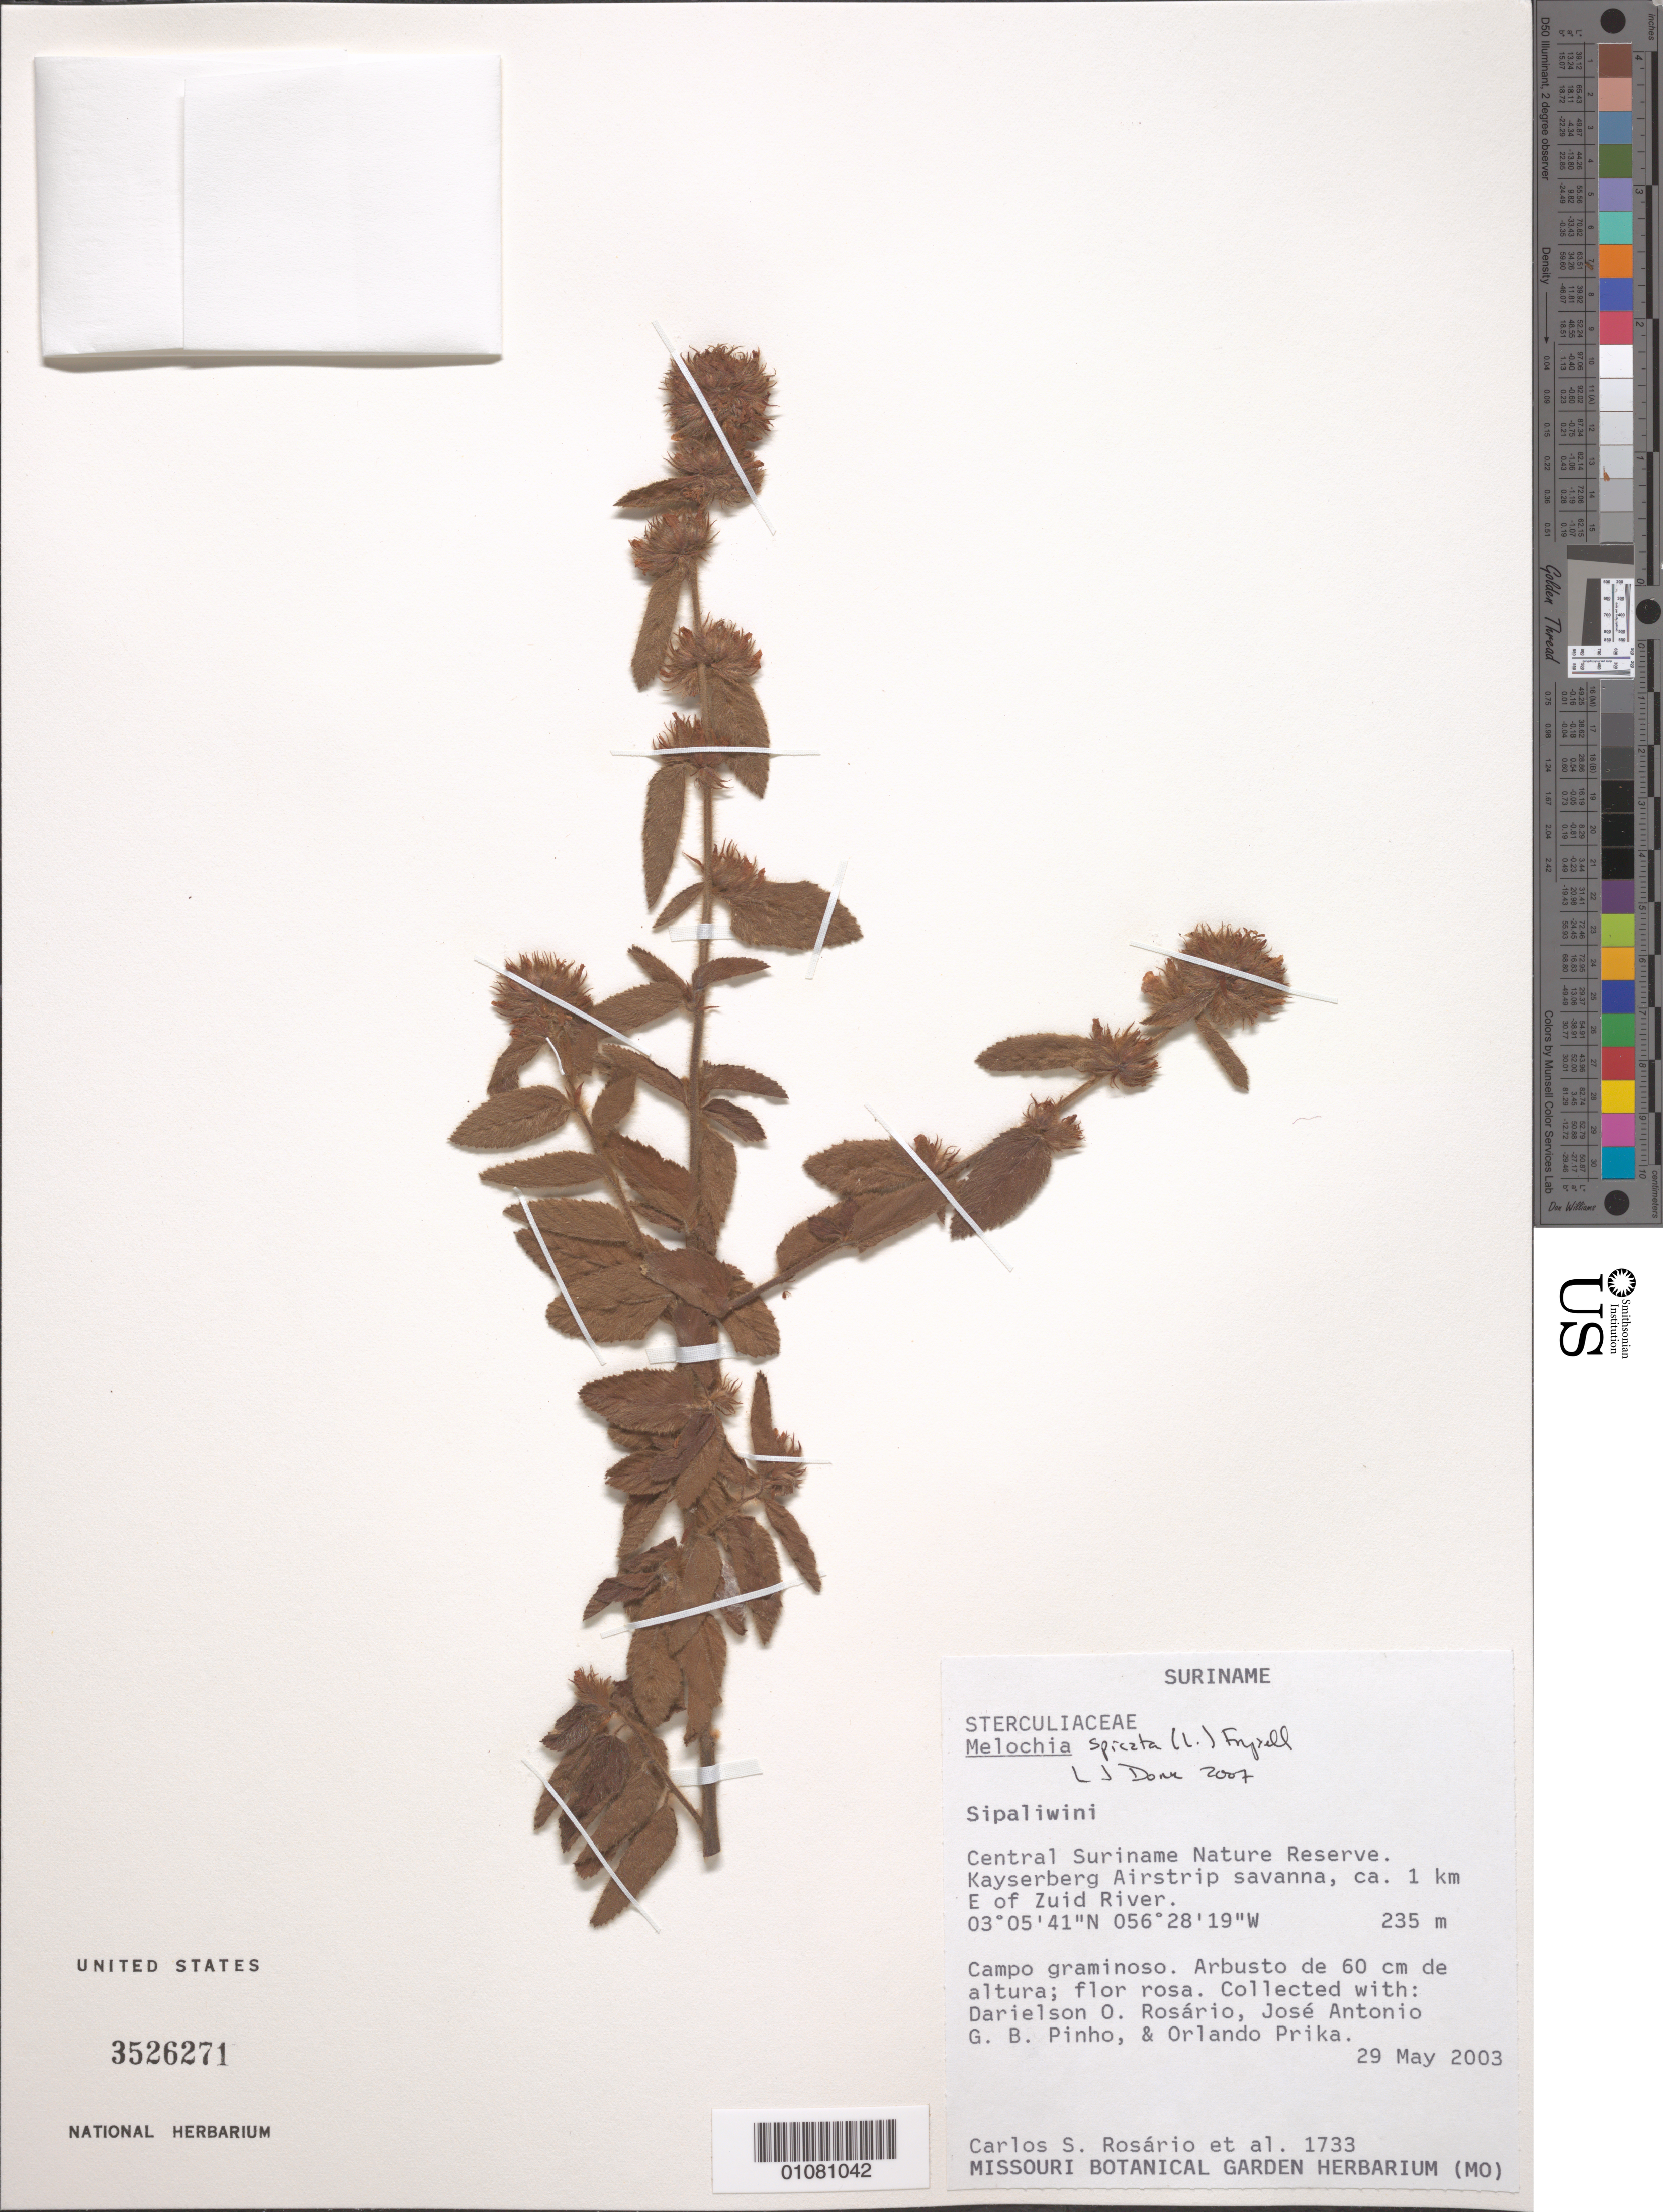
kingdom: Plantae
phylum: Tracheophyta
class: Magnoliopsida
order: Malvales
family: Malvaceae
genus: Melochia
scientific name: Melochia spicata var. spicata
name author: (L.) Fryxell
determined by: Dorr, L. J., (BOT), Smithsonian Institution - National Museum of Natural History (UNITED STATES)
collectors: C. S. Rosário, D. Rosario, J. Pinho & O. Prika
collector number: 1733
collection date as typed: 29-May-03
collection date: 2003-05-29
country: Suriname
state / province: Sipaliwini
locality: Central SURINAMEe Nature Reserve. Kayserberg Airstrip savanna, ca 1km E of Zuid River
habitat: Campo graminoso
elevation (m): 235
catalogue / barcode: US 3526271